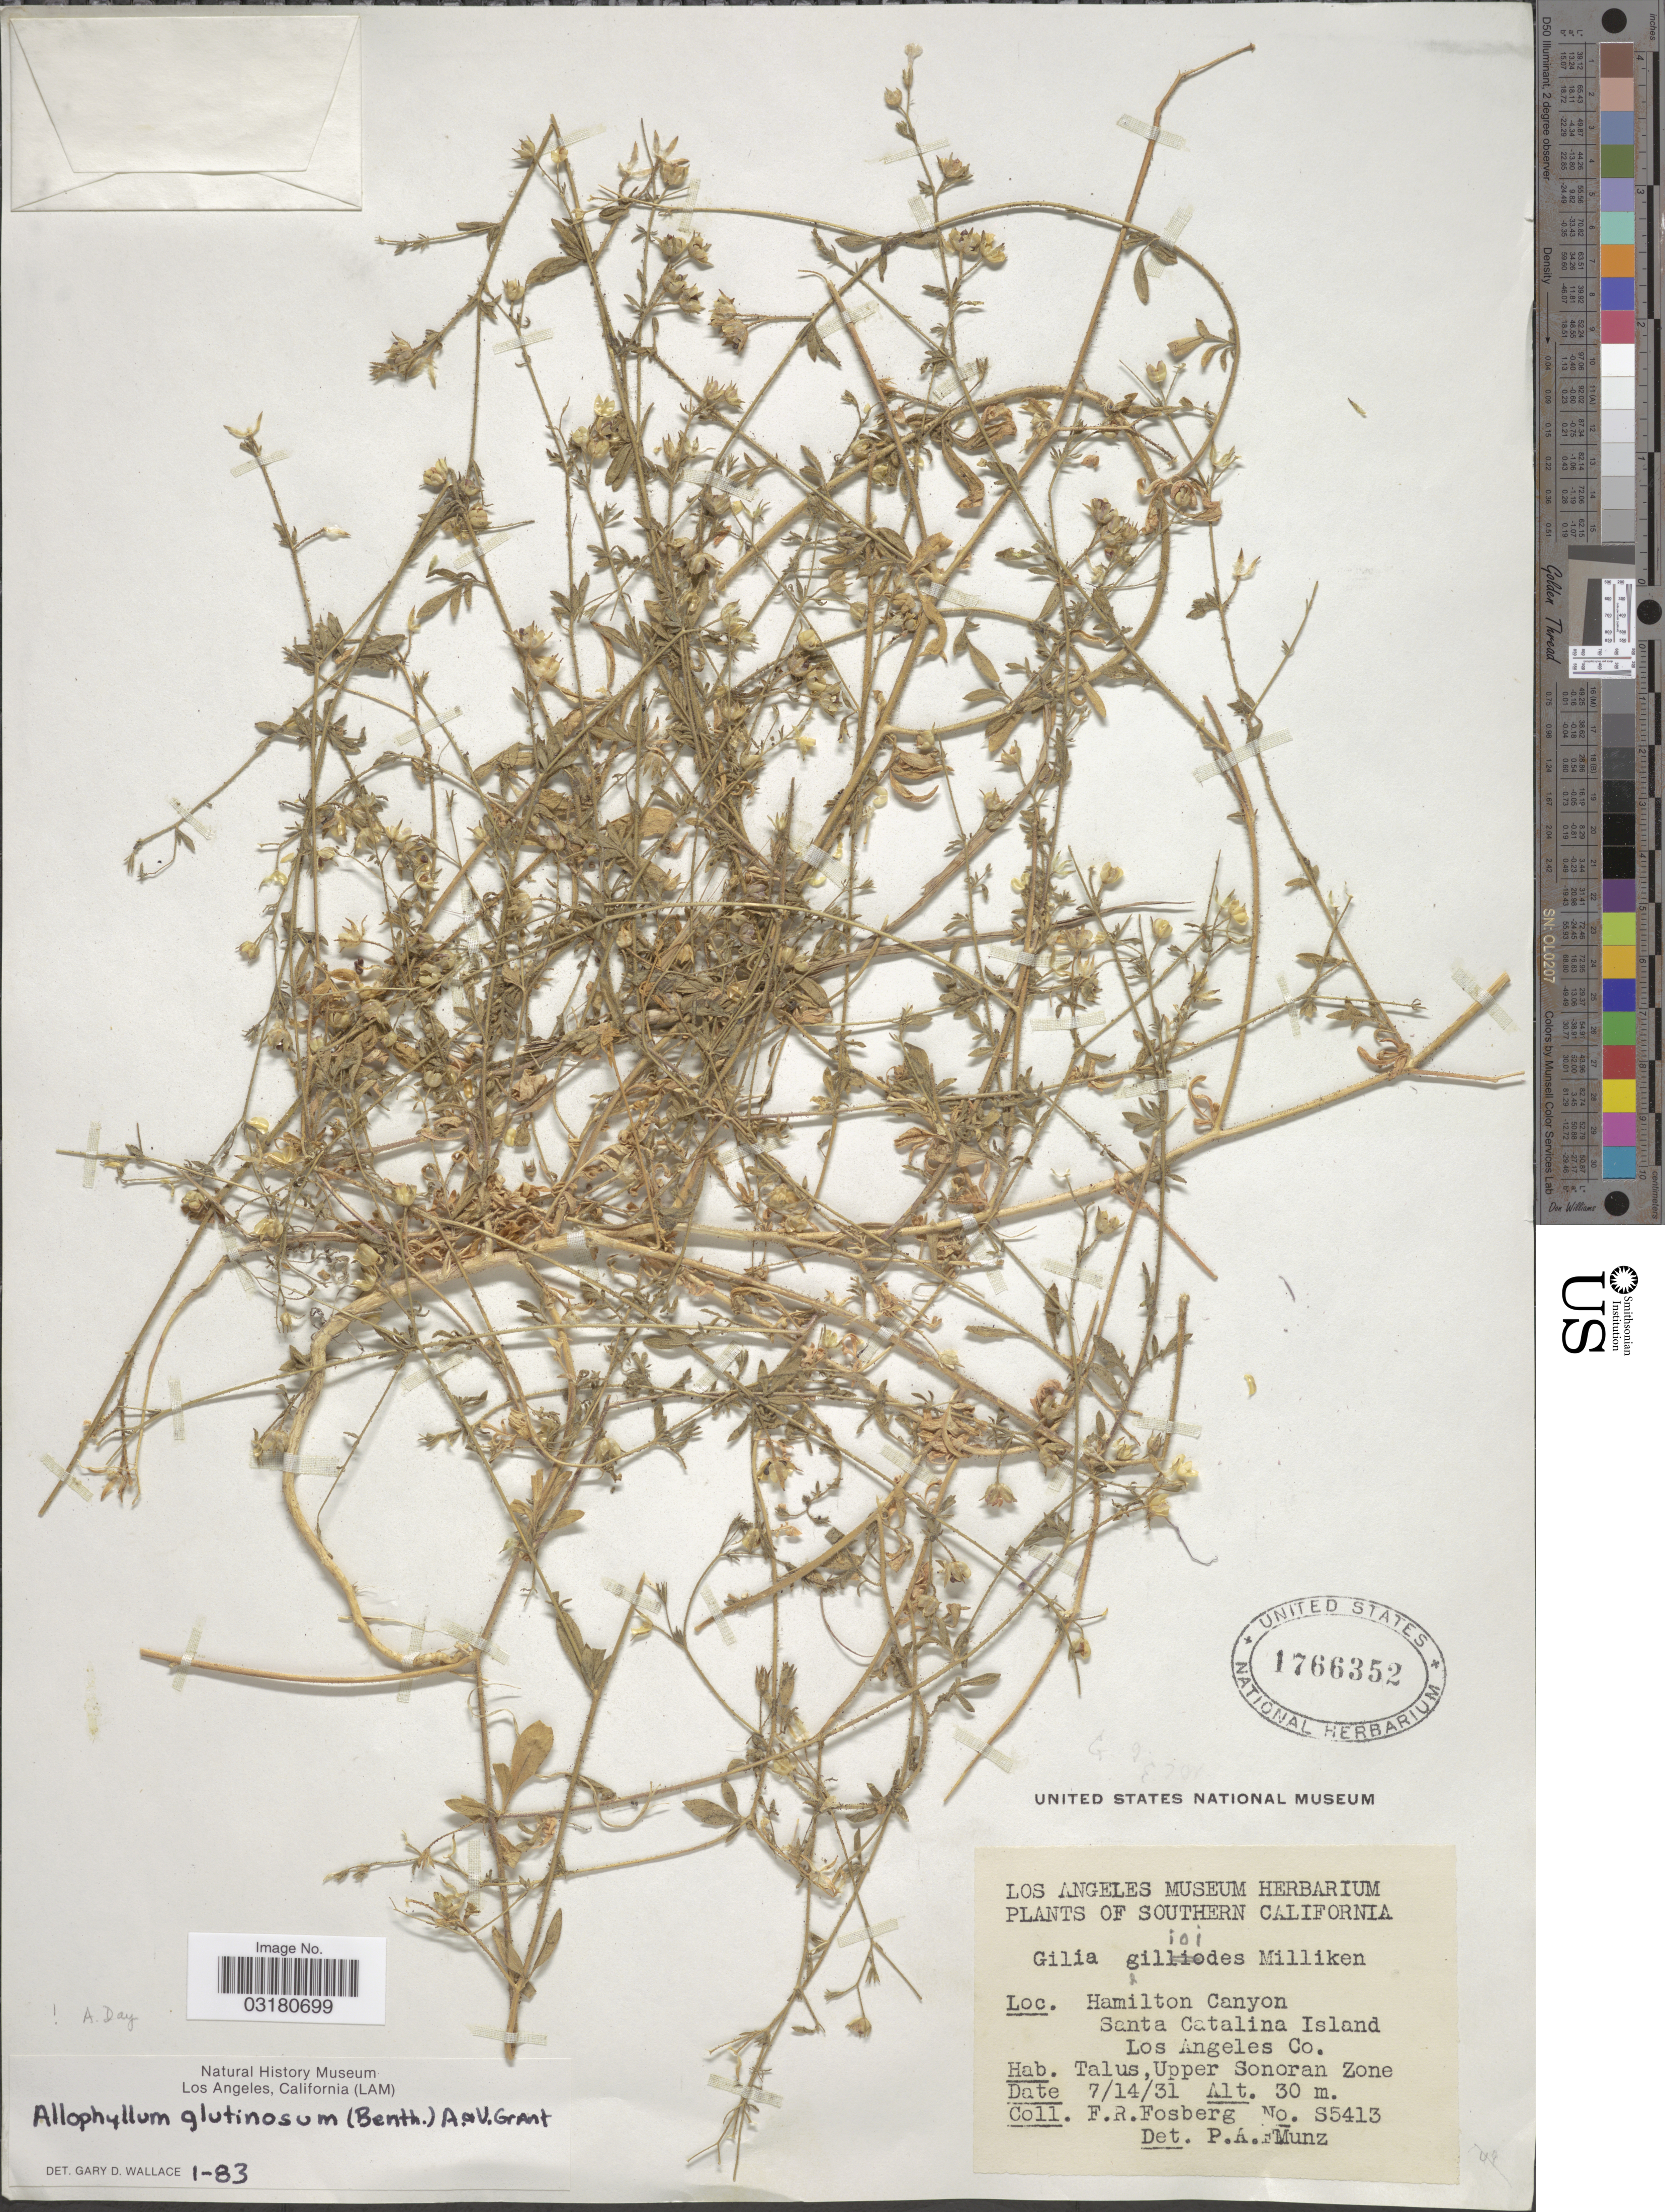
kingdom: Plantae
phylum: Tracheophyta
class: Magnoliopsida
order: Ericales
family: Polemoniaceae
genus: Allophyllum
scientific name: Allophyllum glutinosum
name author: (Benth.) A.D. Grant & V.E. Grant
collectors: F. R. Fosberg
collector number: S5413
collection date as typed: Transcribed d/m/y: 14/7/31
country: United States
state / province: California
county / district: Los Angeles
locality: Southern California. Hamilton Canyon. Santa Catalina Island. Los Angeles Co. Talus, Upper Sonoran Zone.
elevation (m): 30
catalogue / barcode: US 1766352